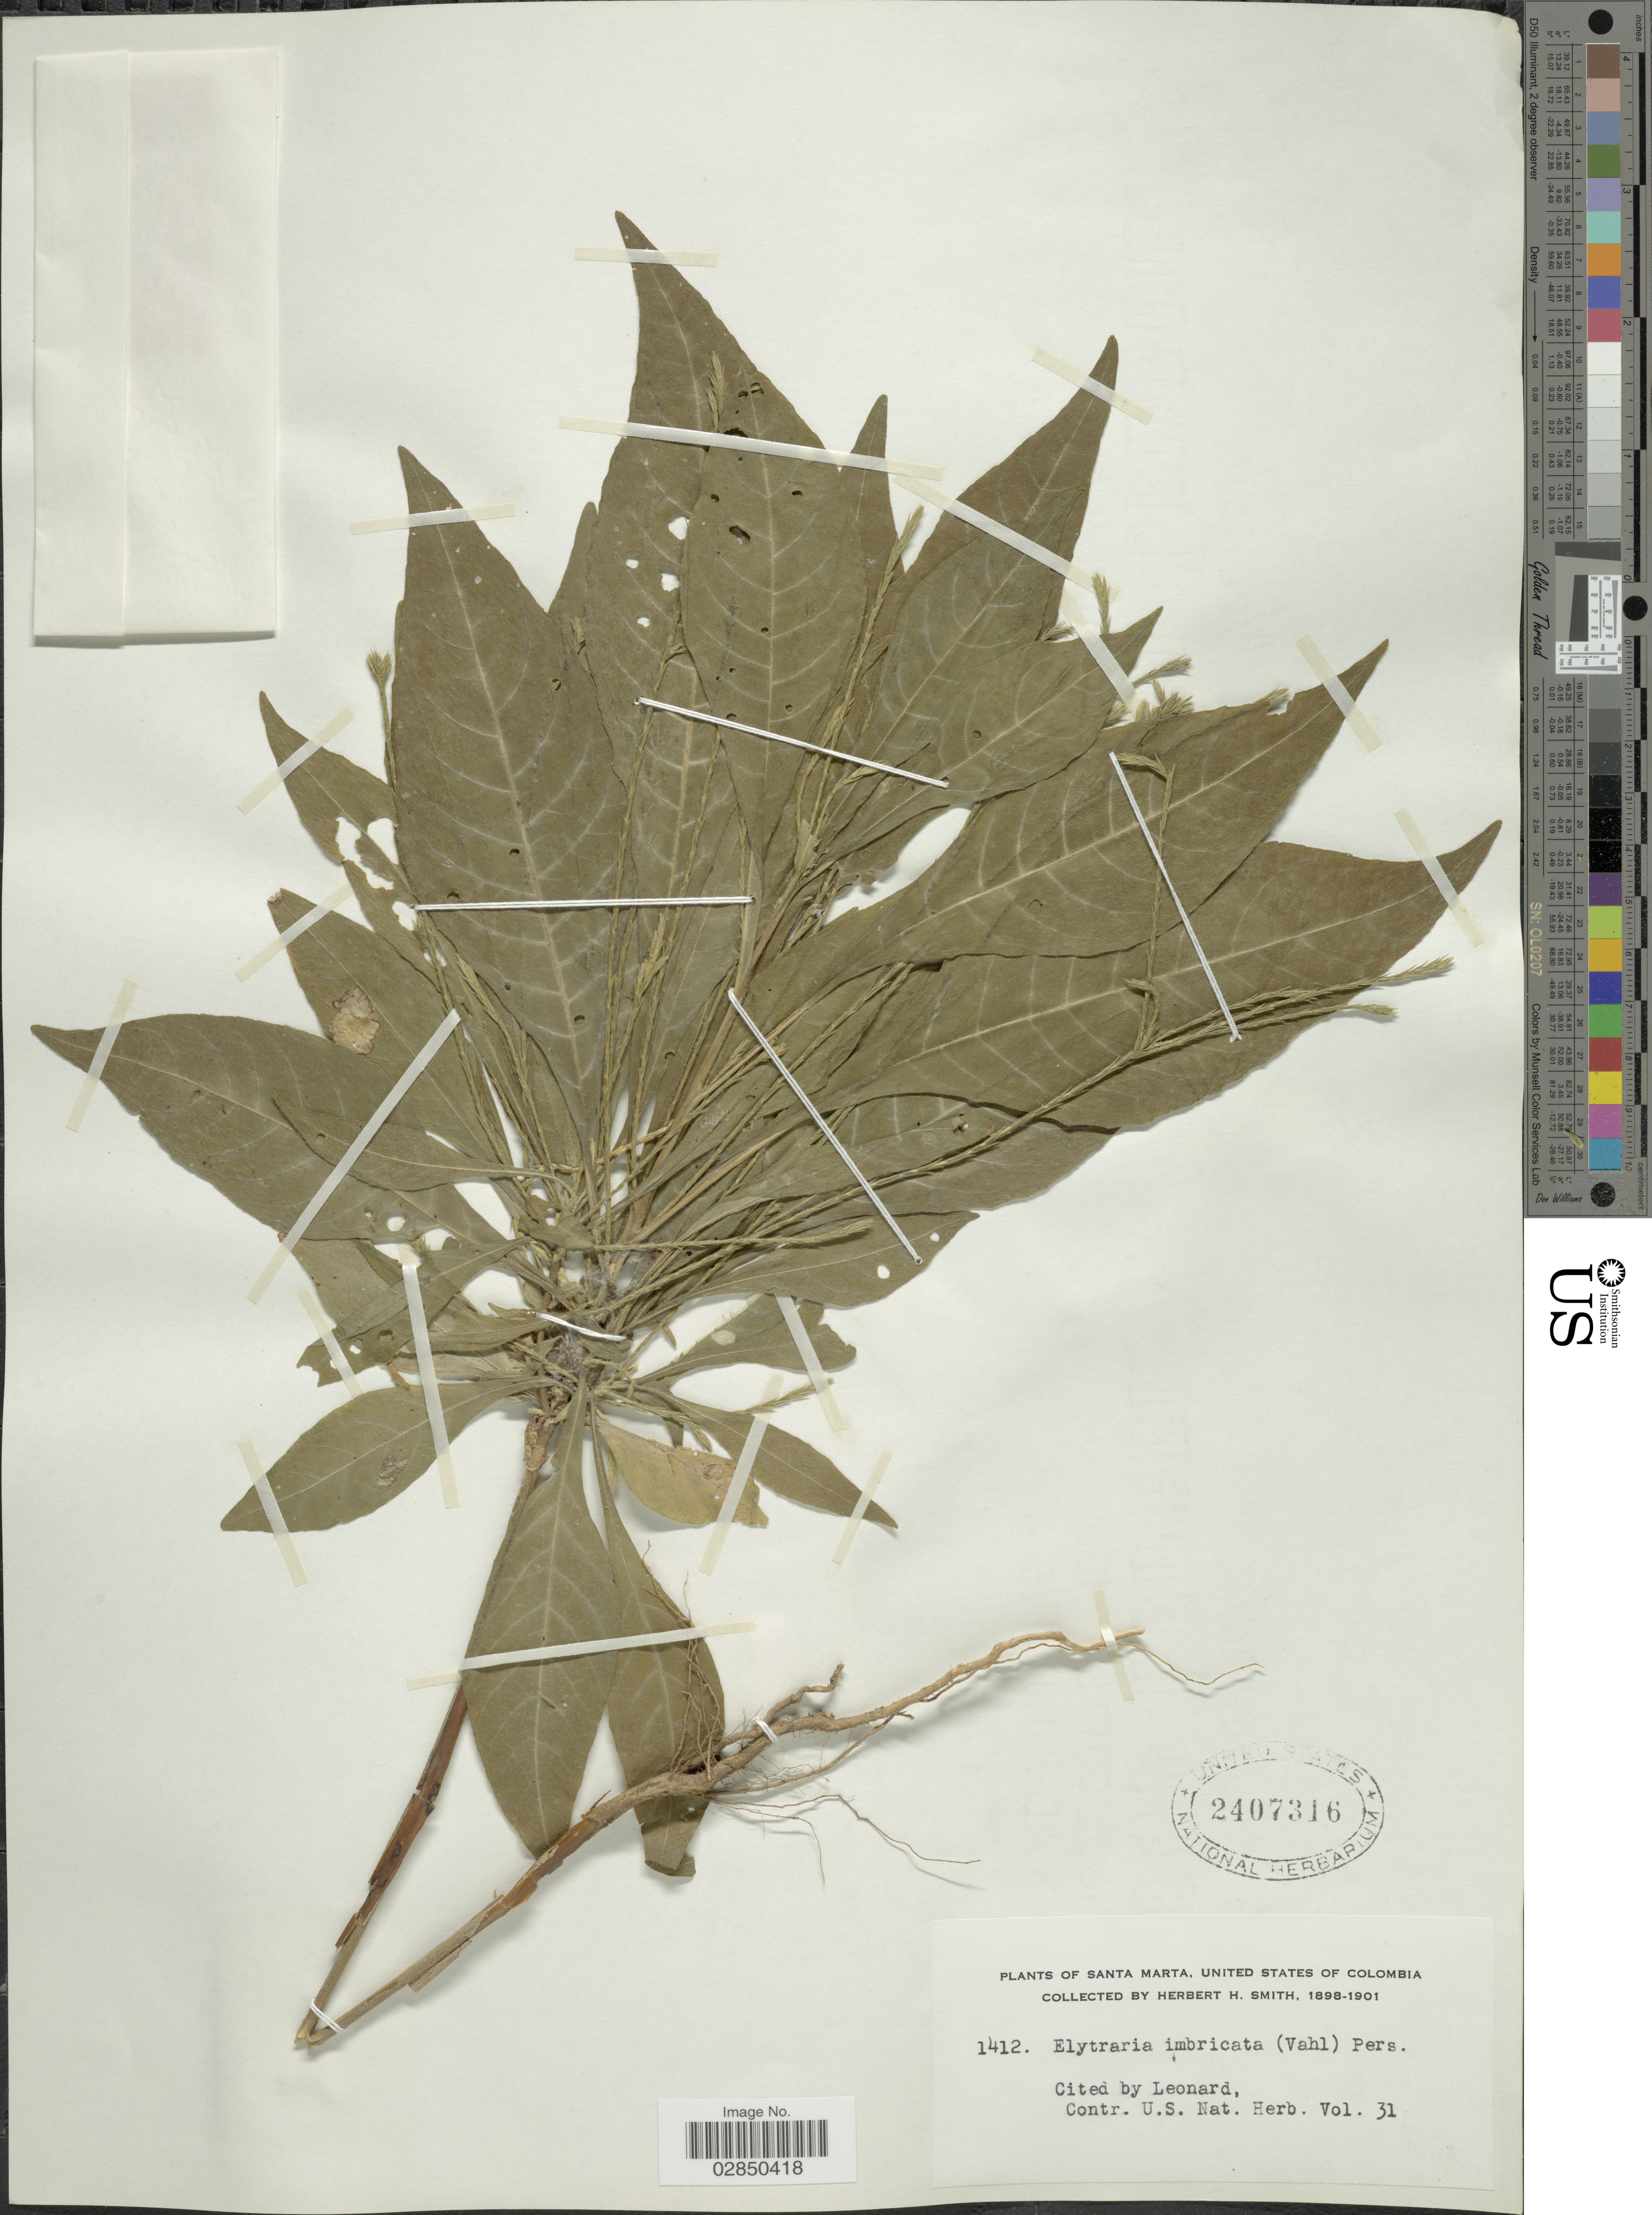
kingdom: Plantae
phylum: Tracheophyta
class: Magnoliopsida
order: Lamiales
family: Acanthaceae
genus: Elytraria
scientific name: Elytraria imbricata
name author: (Vahl) Pers.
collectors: Herbert H. Smith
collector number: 1412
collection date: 1898/1901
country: Colombia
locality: Santa Marta, United States of Colombia.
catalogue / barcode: US 2407316